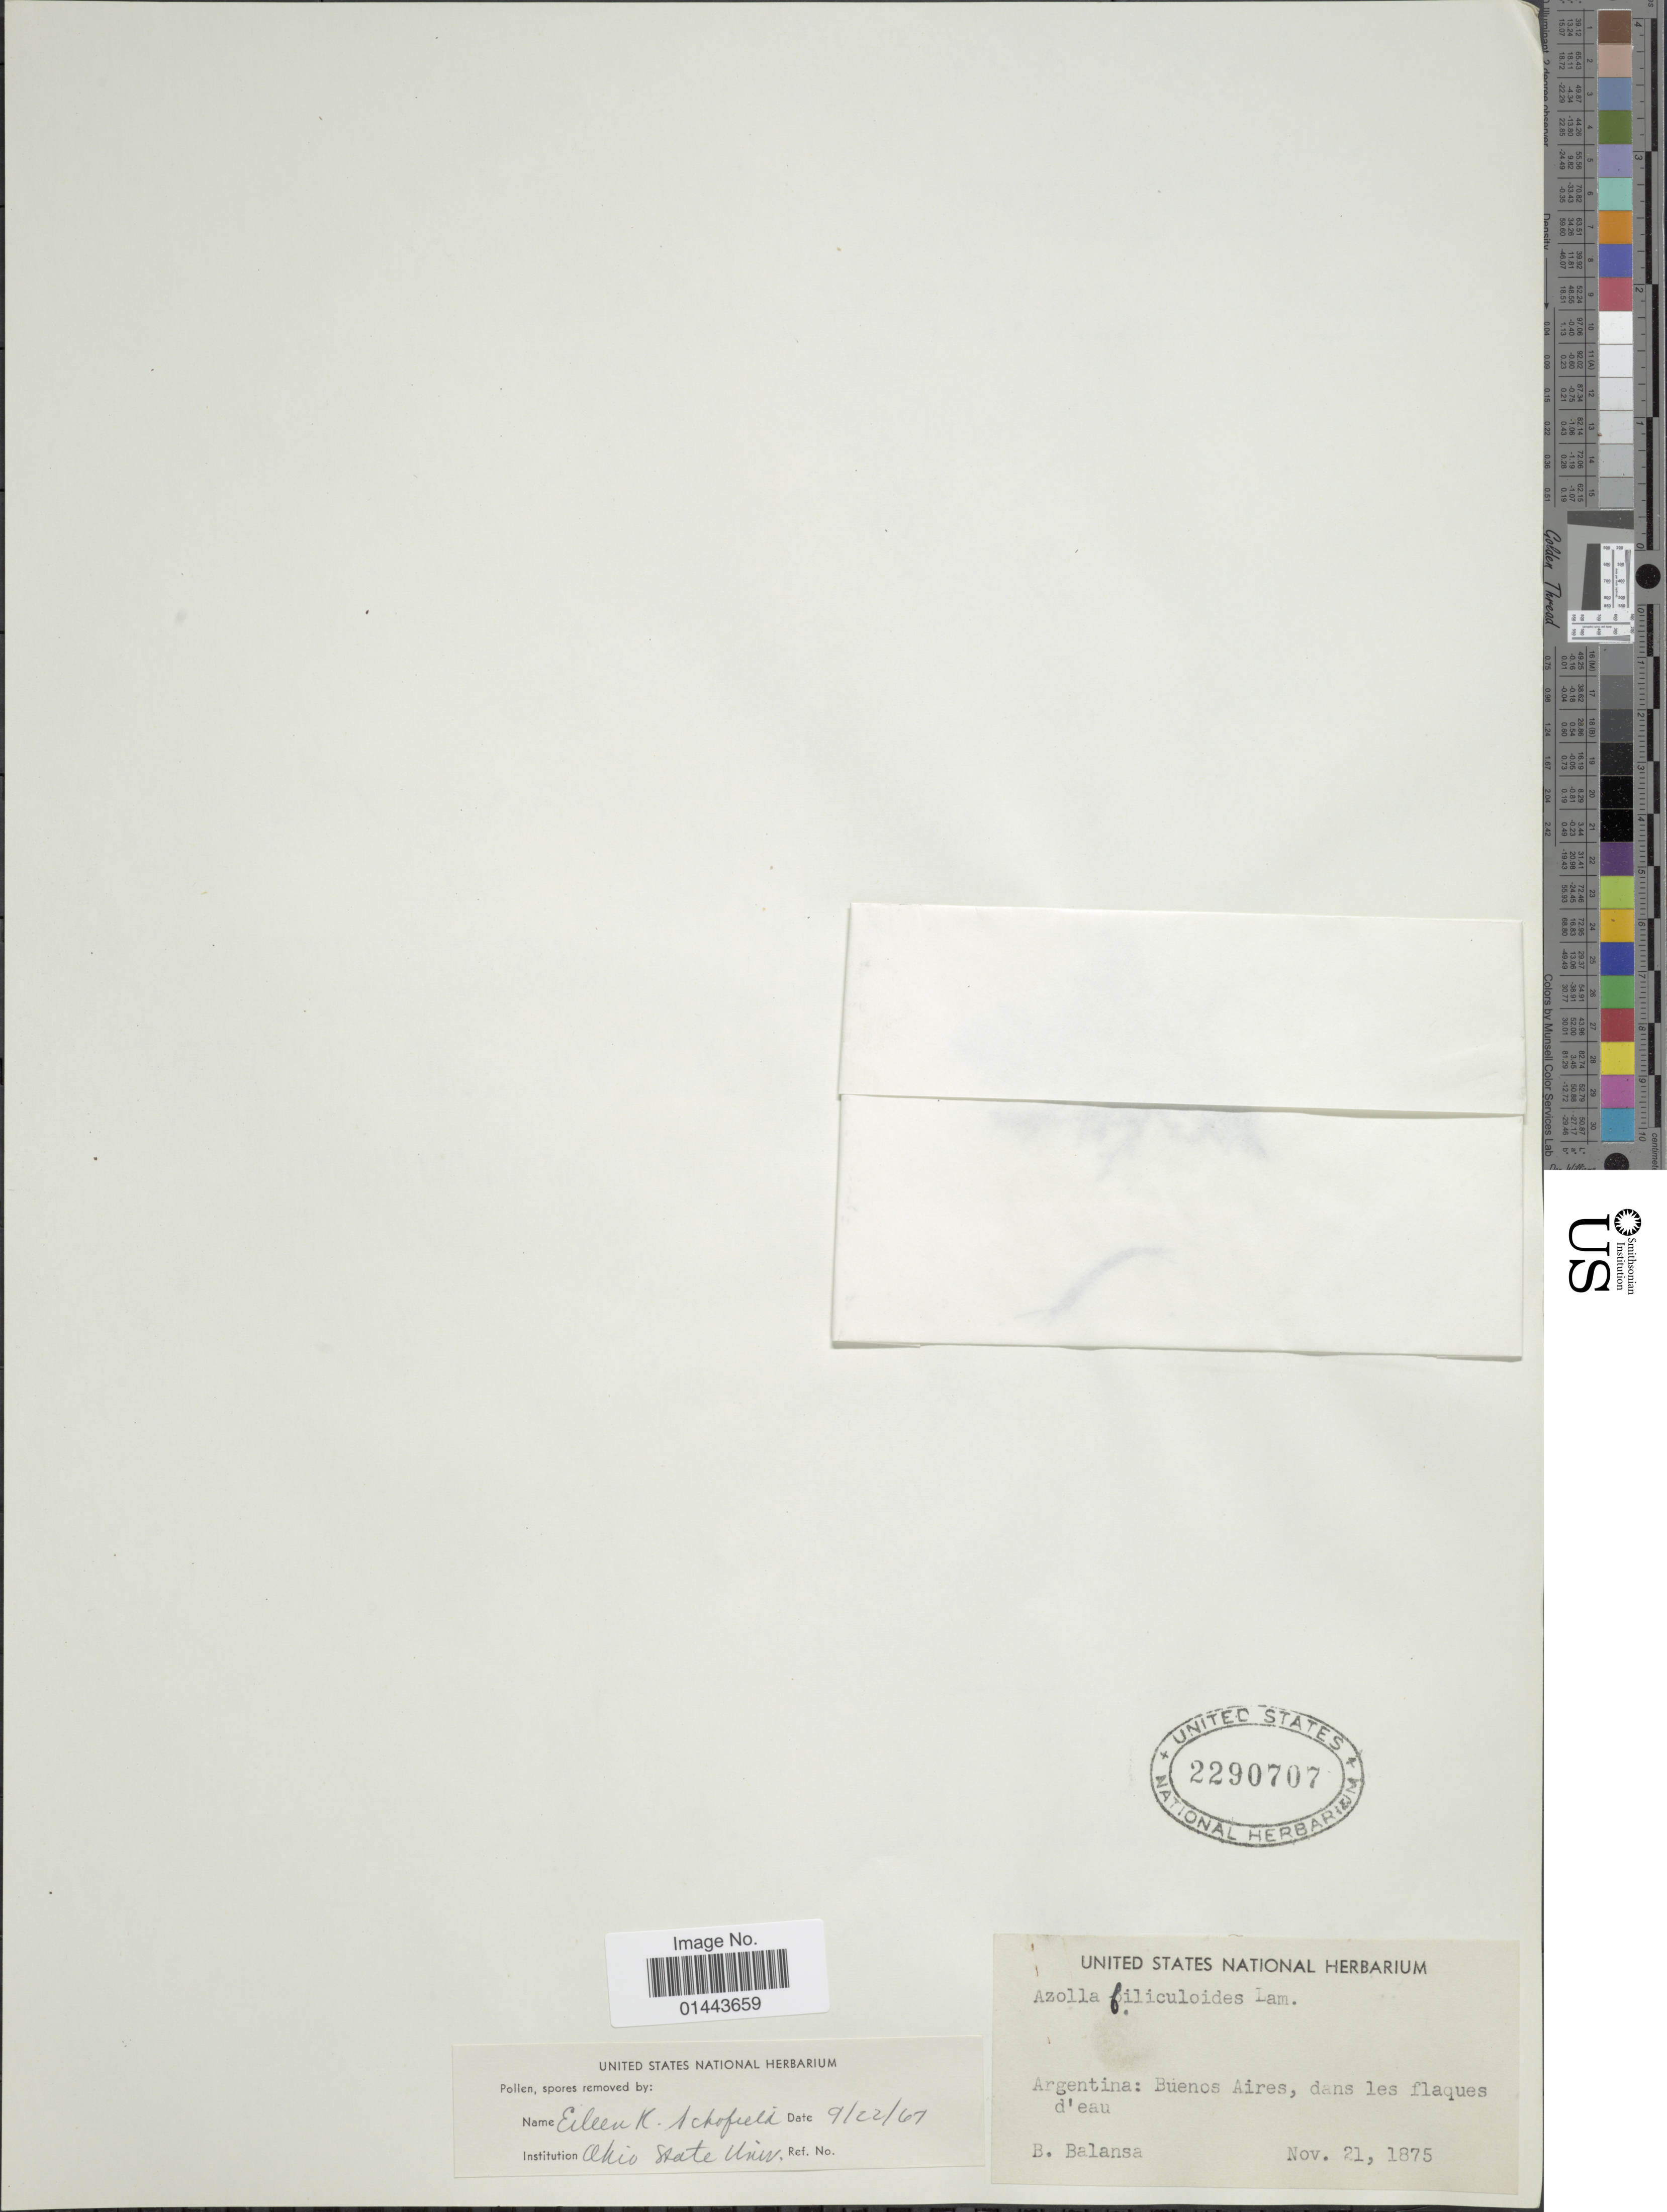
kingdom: Plantae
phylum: Tracheophyta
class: Polypodiopsida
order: Salviniales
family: Salviniaceae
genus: Azolla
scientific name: Azolla filiculoides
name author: Lam.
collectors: B. Balansa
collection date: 1875-11-21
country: Argentina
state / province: Buenos Aires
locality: Dans les flaques d'eau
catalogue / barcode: US 2290707